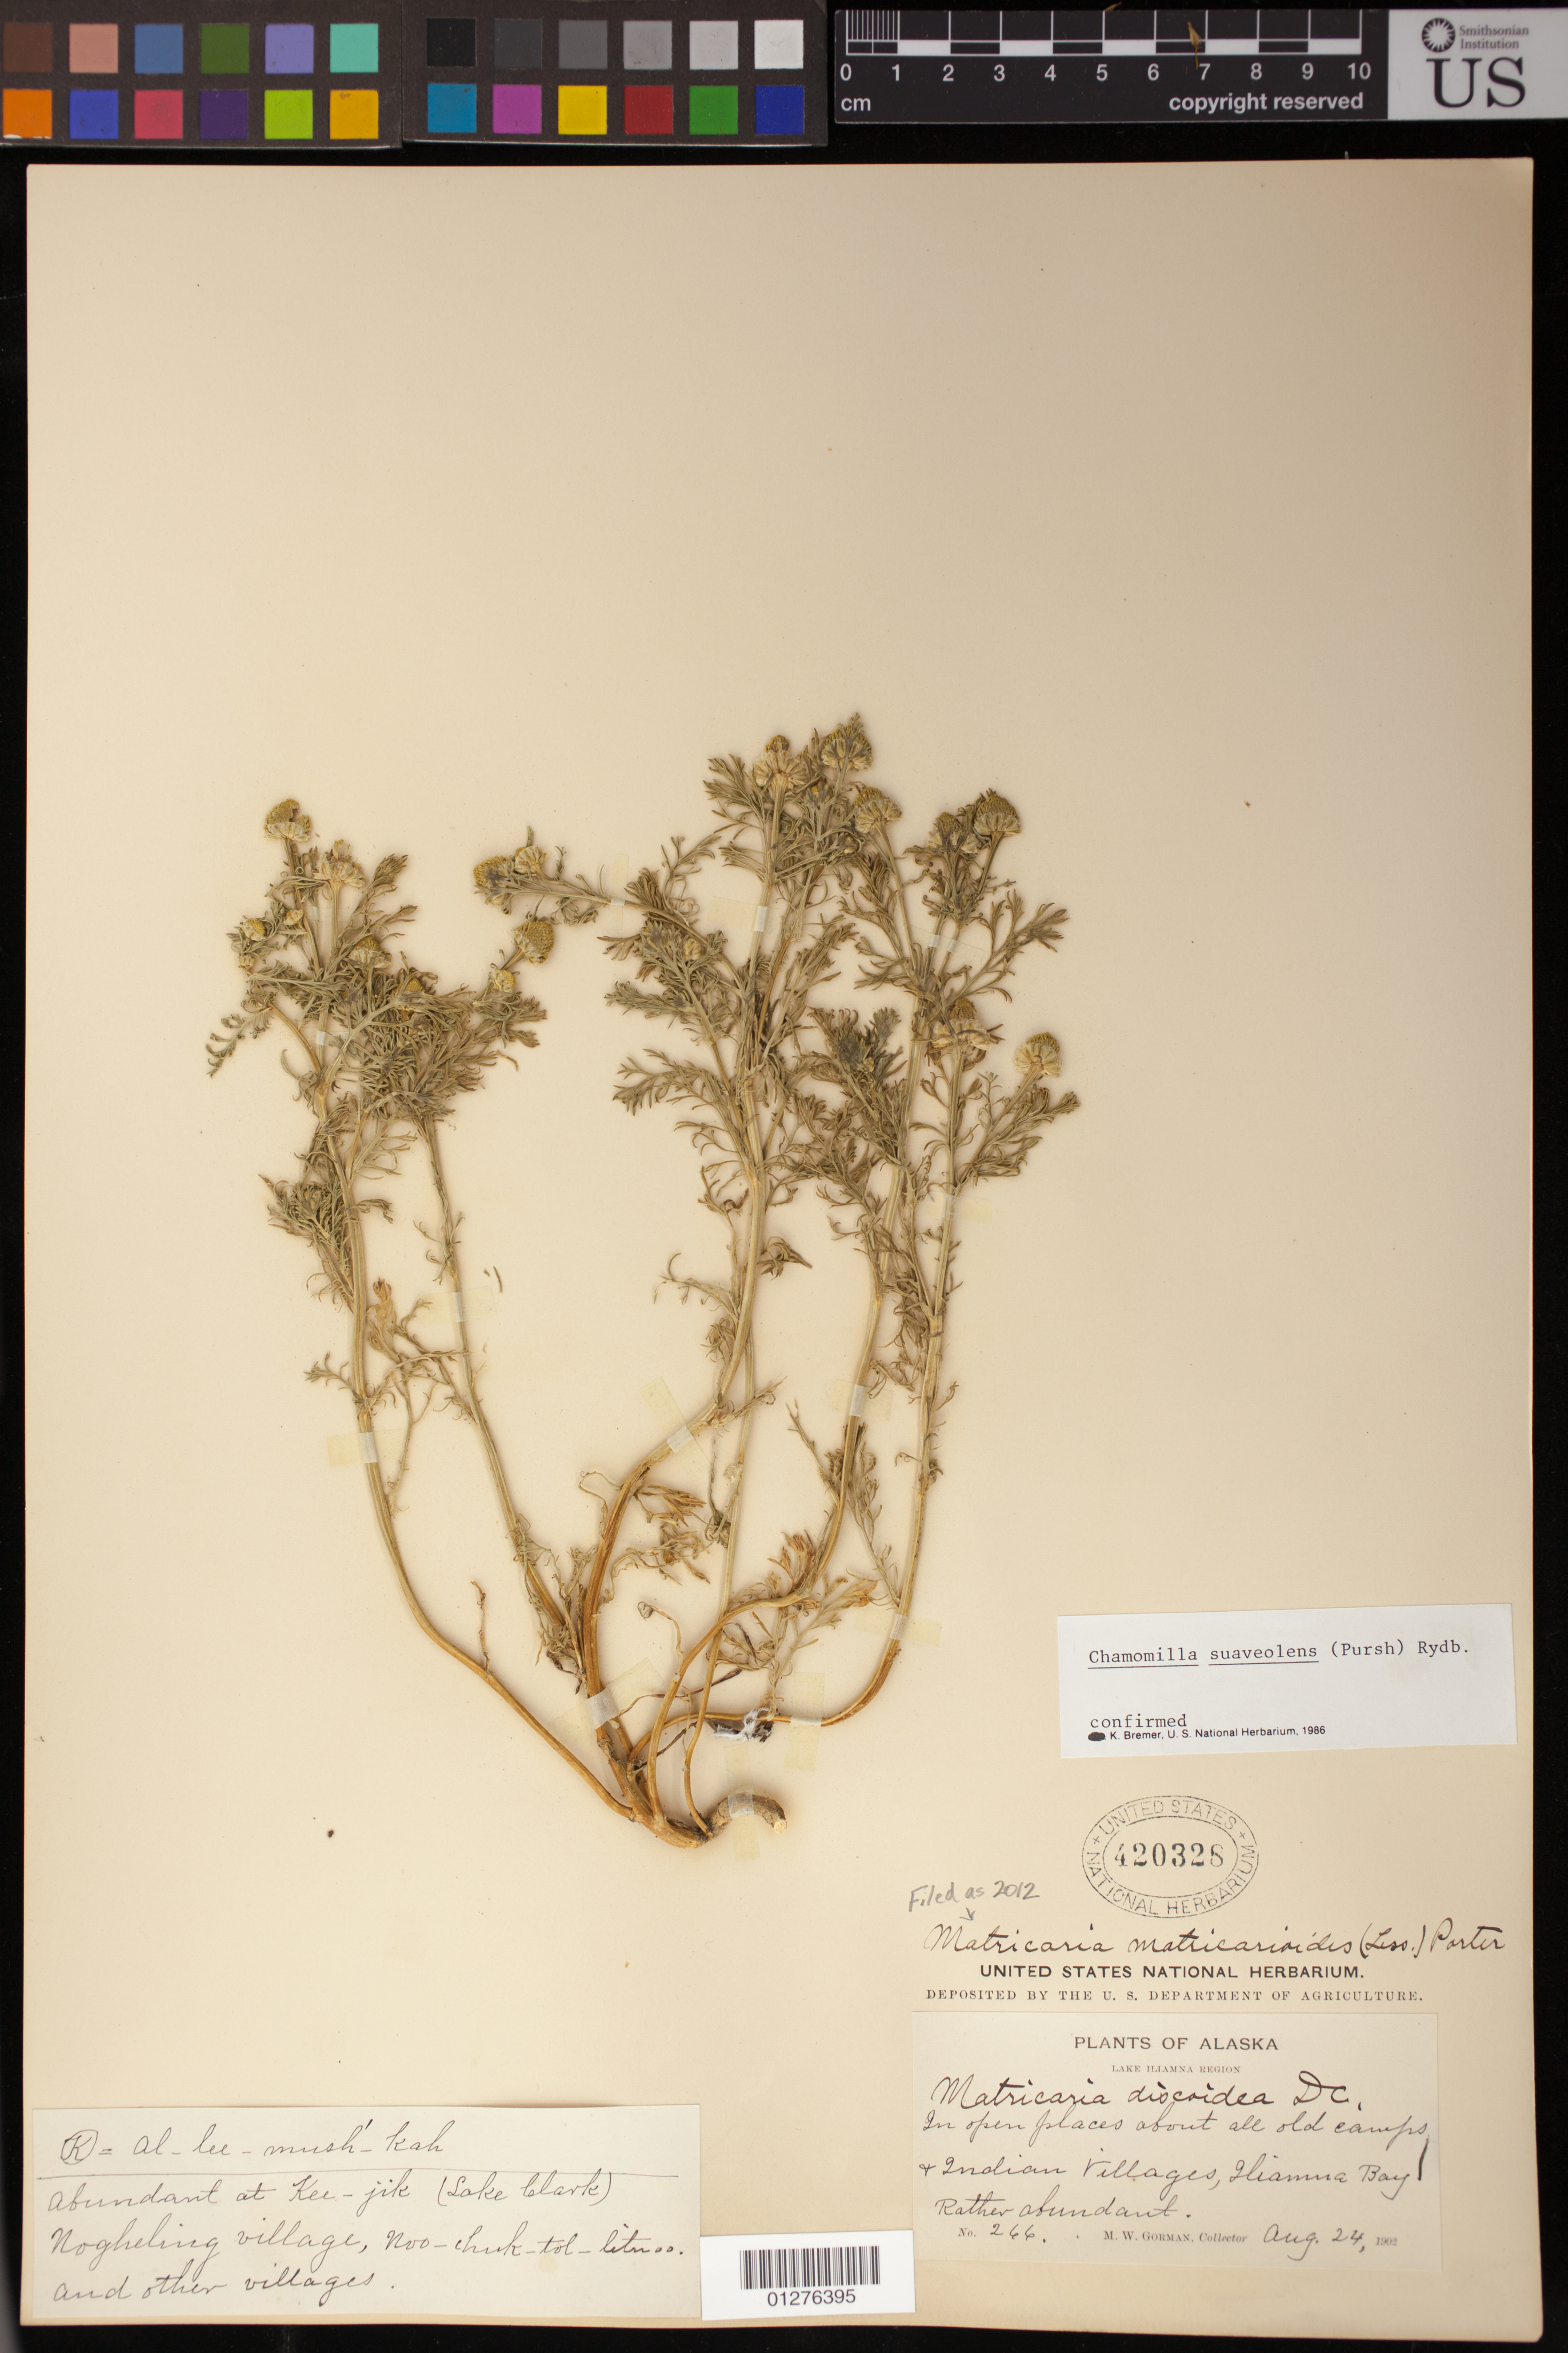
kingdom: Plantae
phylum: Tracheophyta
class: Magnoliopsida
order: Asterales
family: Asteraceae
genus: Matricaria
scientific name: Matricaria matricarioides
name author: (Less.) Porter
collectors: M. W. Gorman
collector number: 266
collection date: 1902-08-24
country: United States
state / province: Alaska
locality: Lake Iliamna Region. Indian villages, Iliamna Bay.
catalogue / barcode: US 420328